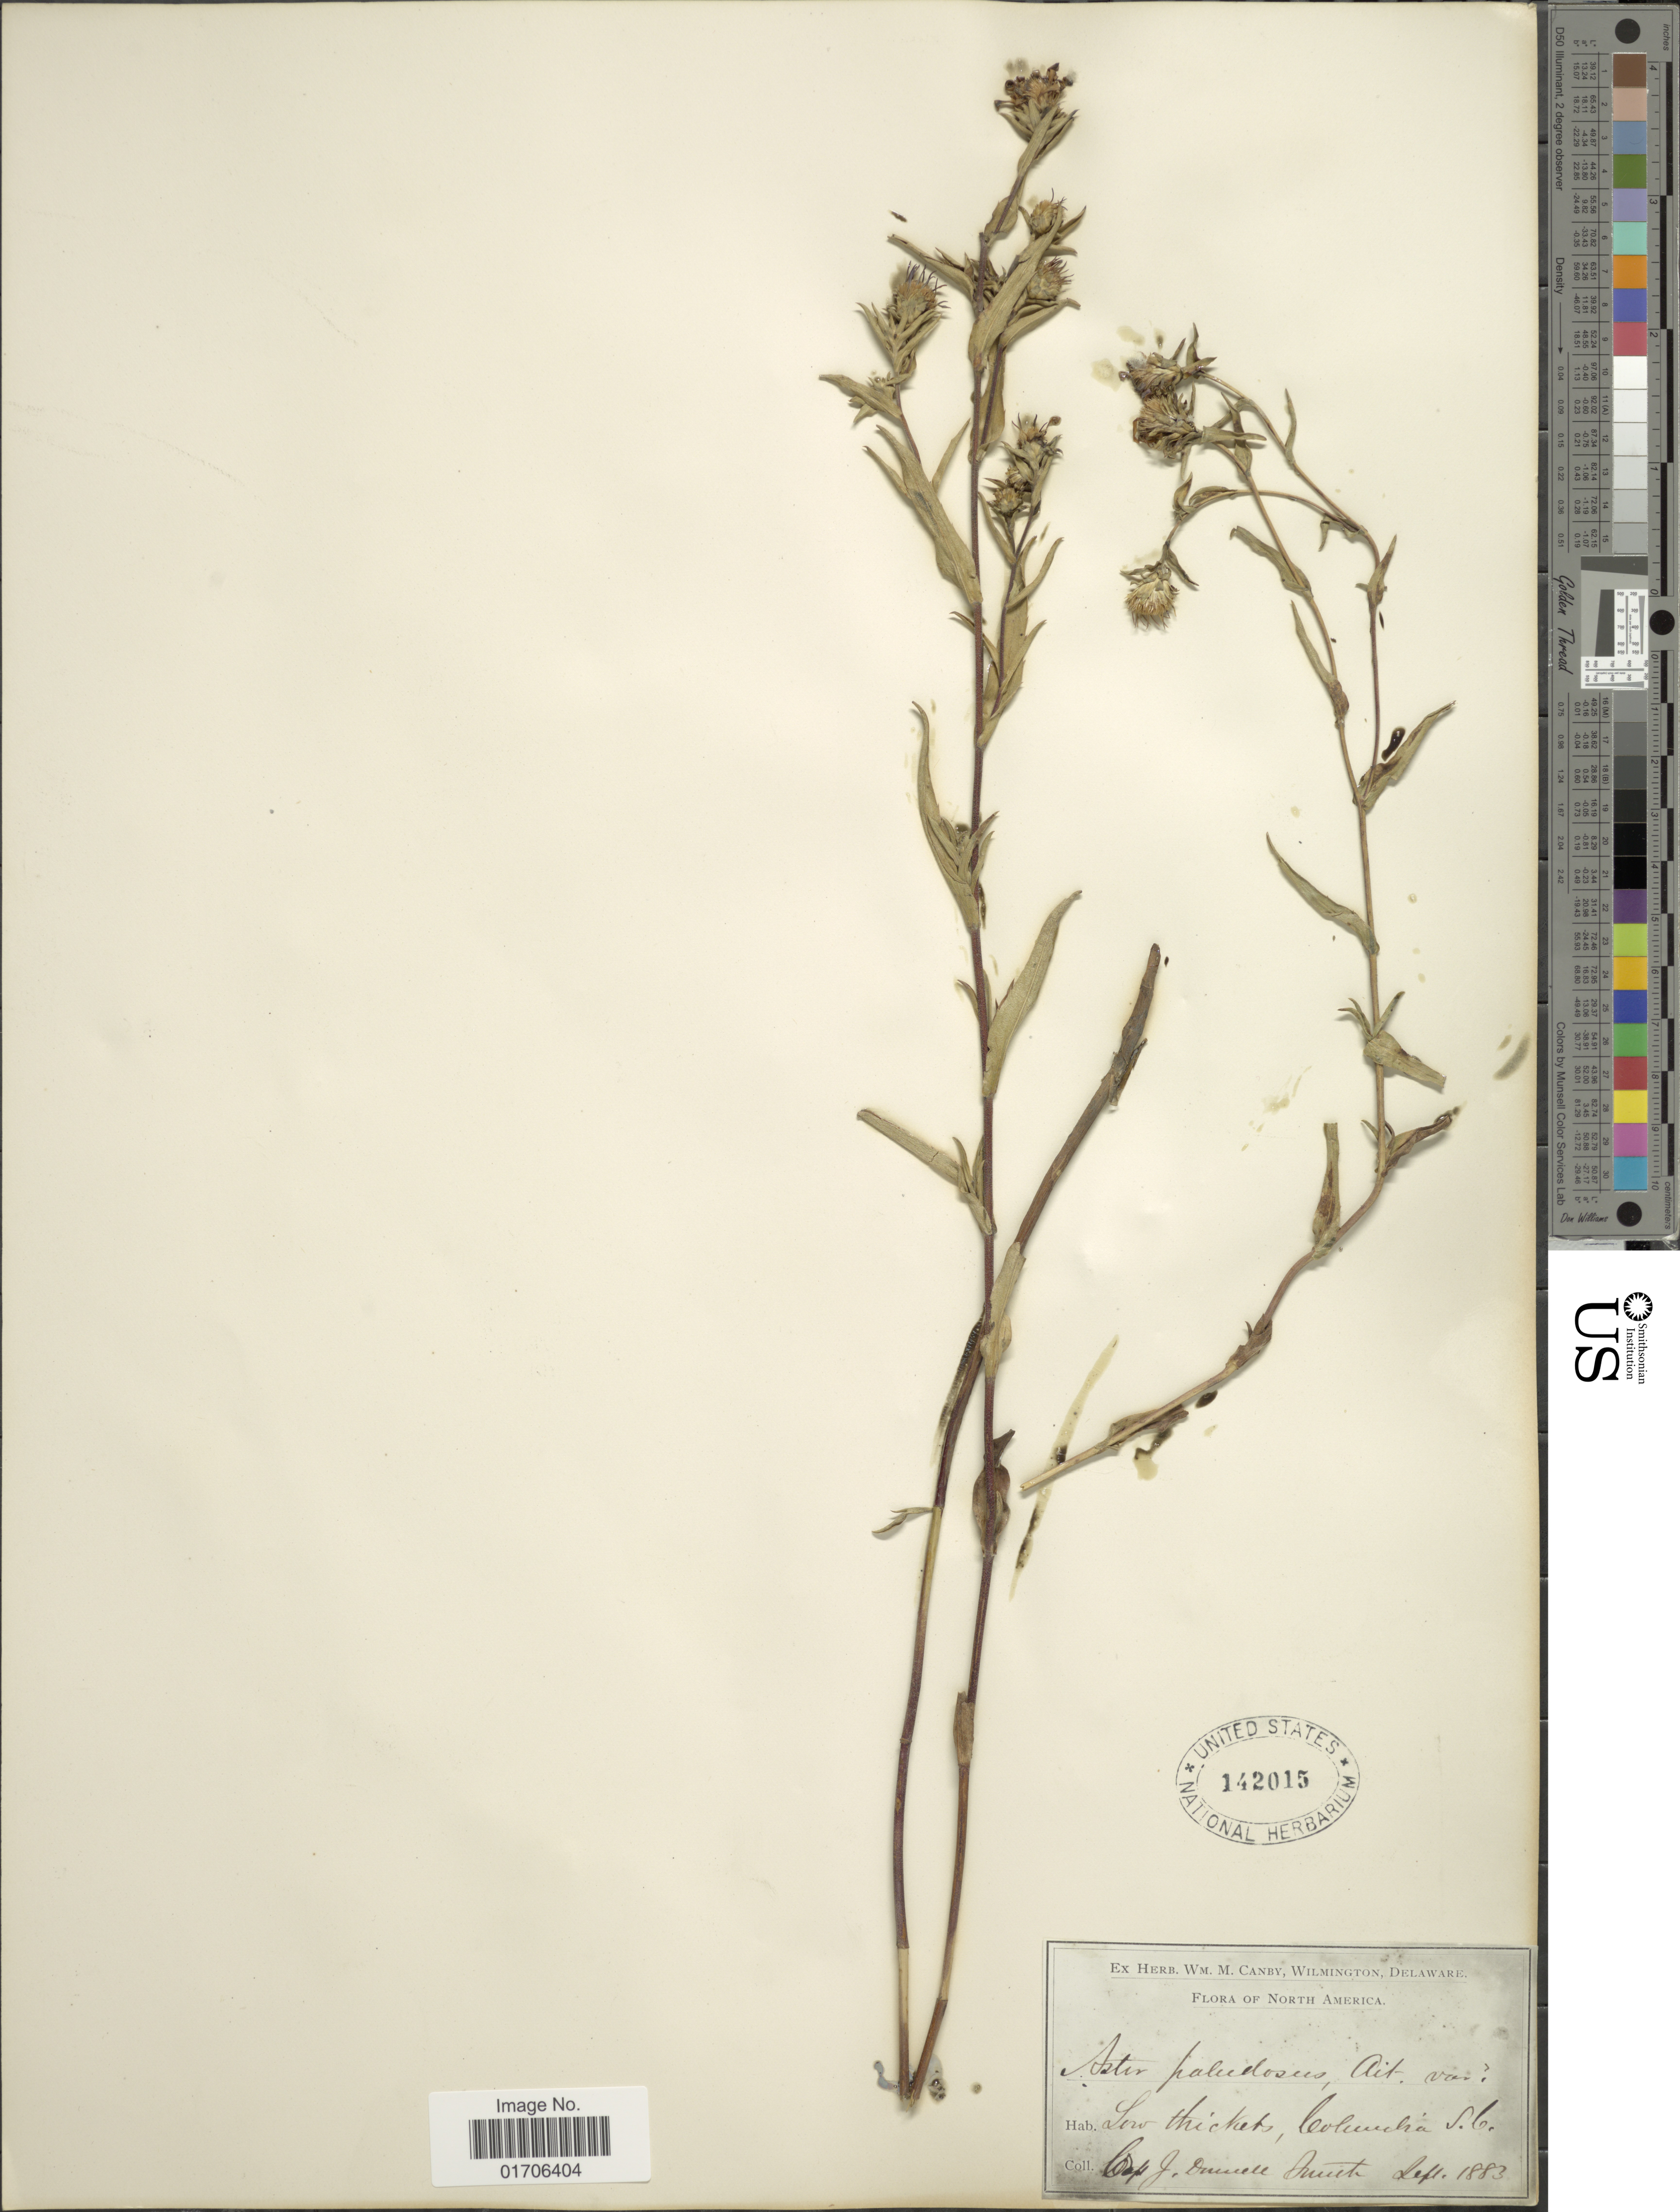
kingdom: Plantae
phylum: Tracheophyta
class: Magnoliopsida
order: Asterales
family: Asteraceae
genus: Eurybia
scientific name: Eurybia hemispherica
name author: G.L. Nesom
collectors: J. Donnell Smith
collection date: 1883-09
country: United States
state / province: South Carolina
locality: Low thicket, Columbia, S.C.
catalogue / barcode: US 142015